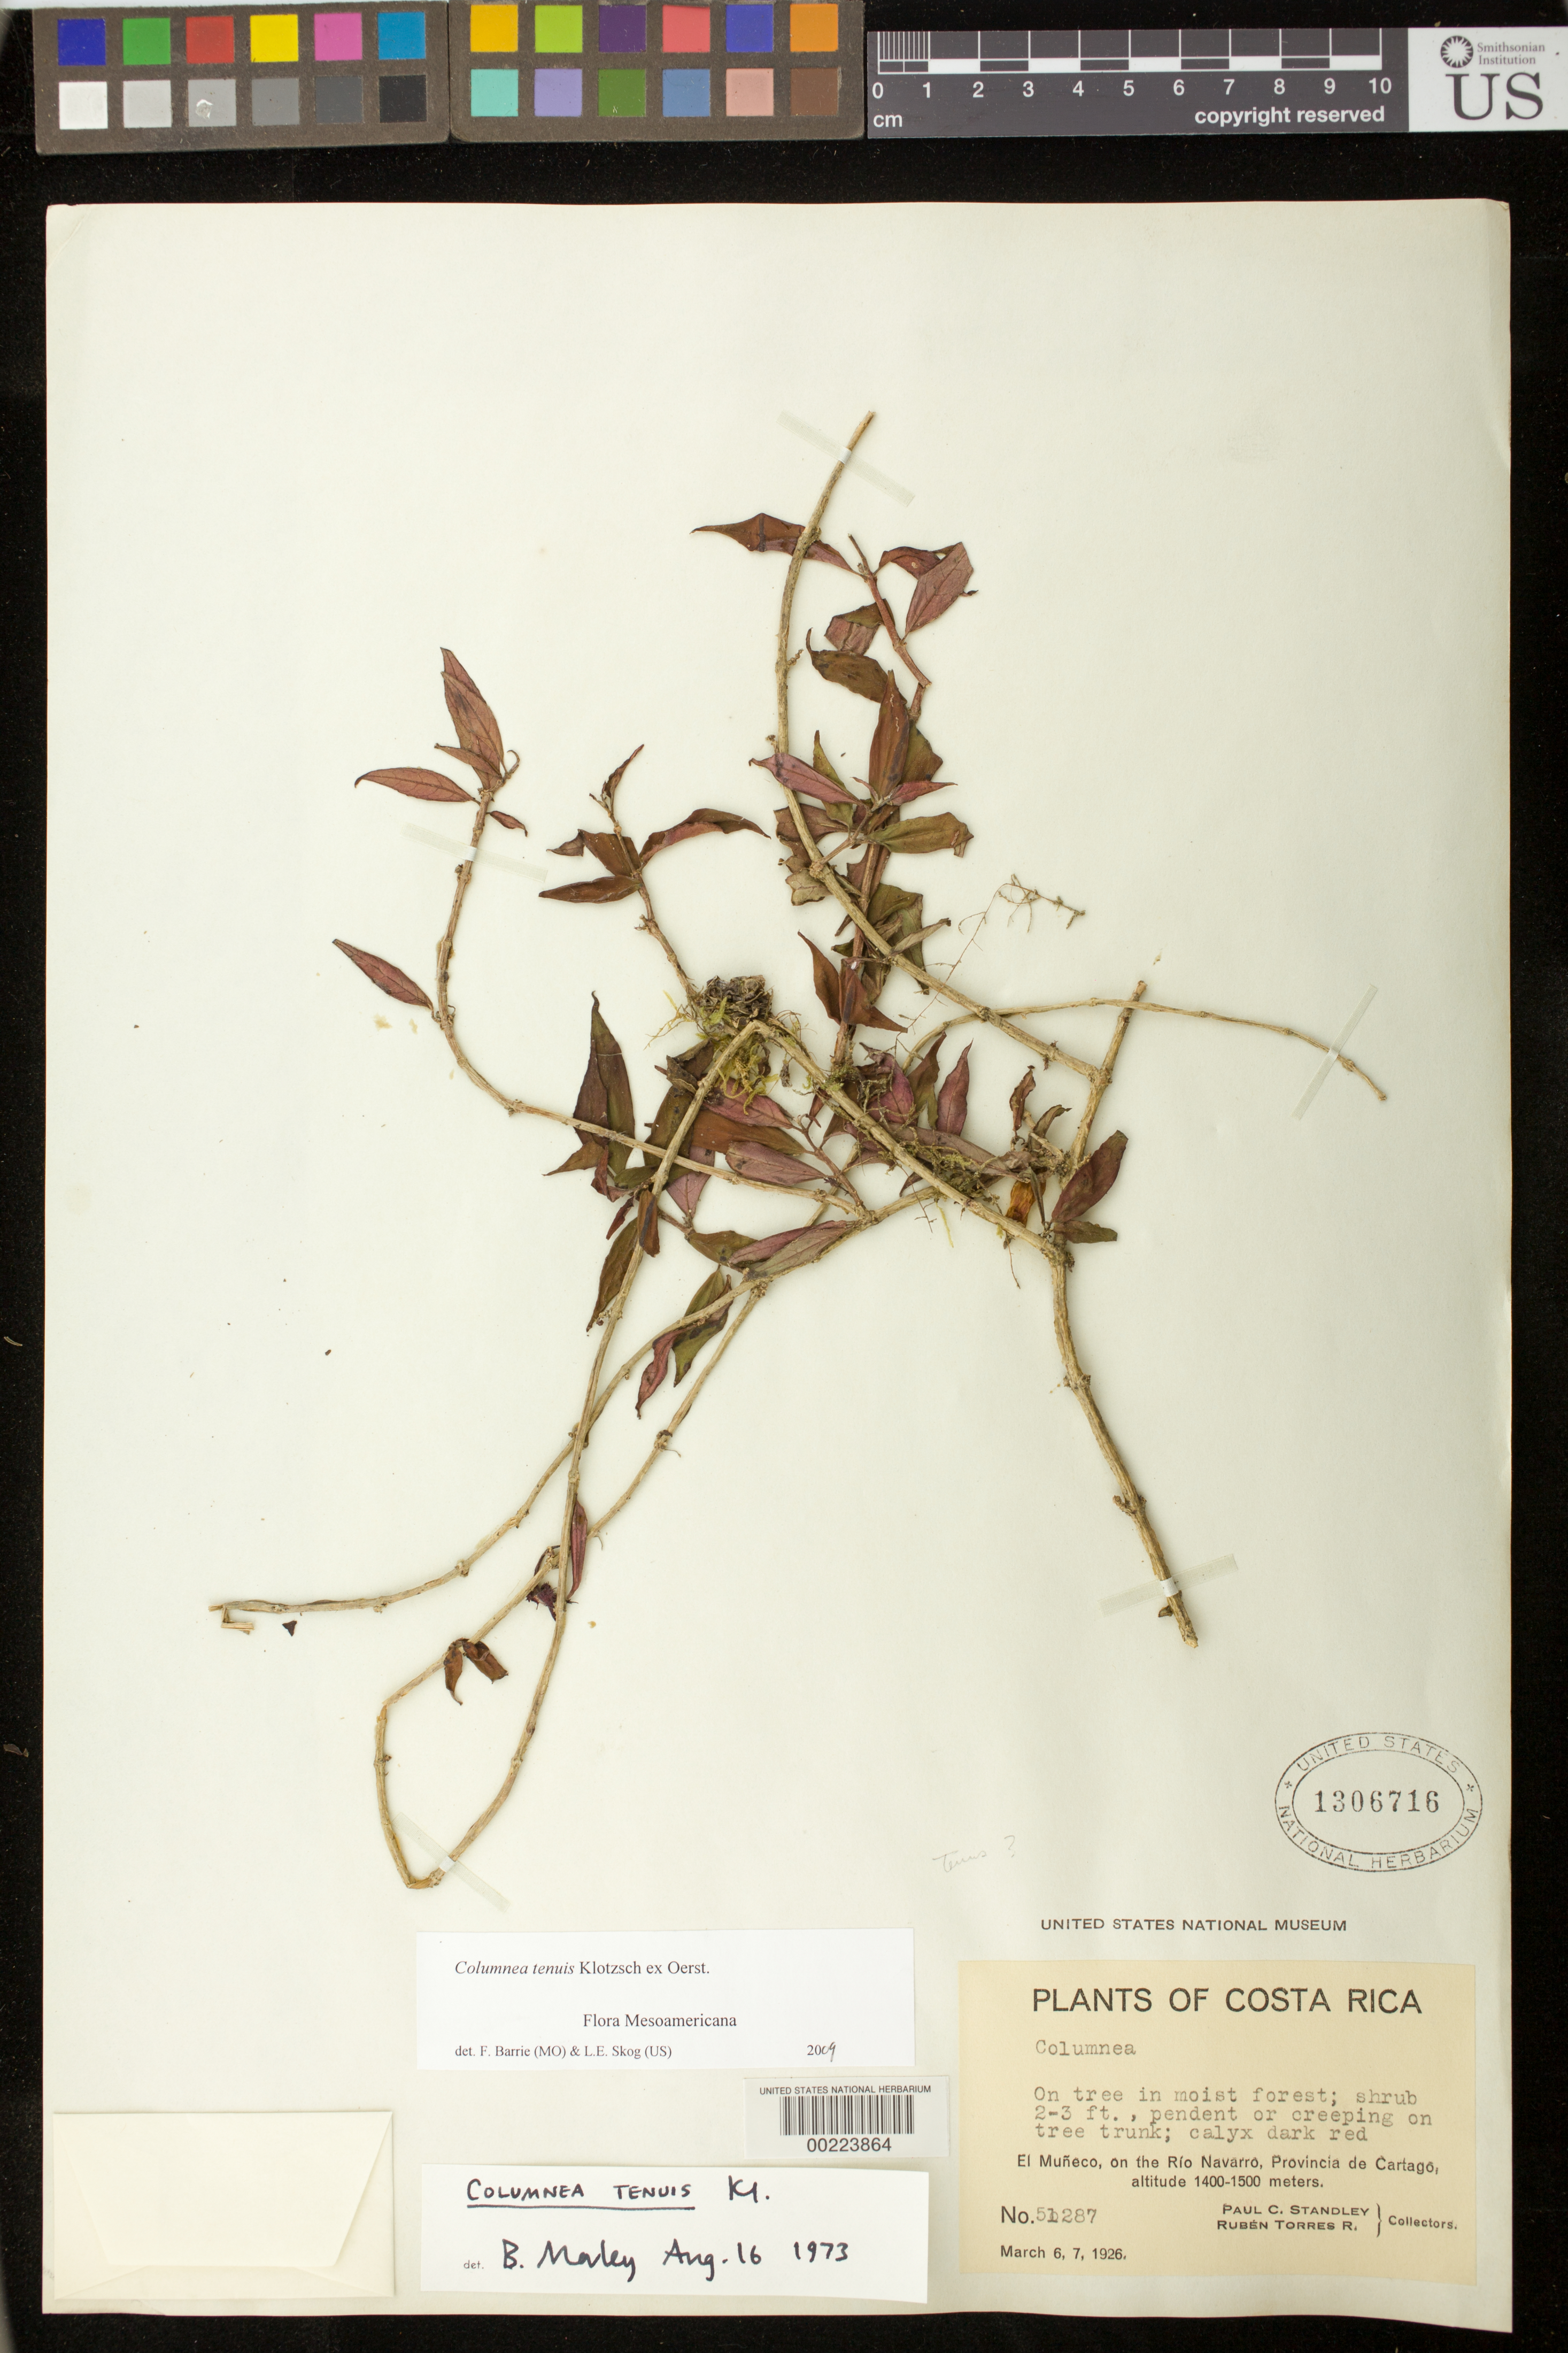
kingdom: Plantae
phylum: Tracheophyta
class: Magnoliopsida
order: Lamiales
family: Gesneriaceae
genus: Columnea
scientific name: Columnea tenuis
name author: Klotzsch ex Oerst.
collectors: P. C. Standley & R. Torres R.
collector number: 51287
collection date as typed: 6-7 Mar 1926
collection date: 1926-03-06/1926-03-07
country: Costa Rica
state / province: Cartago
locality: El Muneco, on the Rio Navarro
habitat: In moist forest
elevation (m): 1400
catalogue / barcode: US 1306716